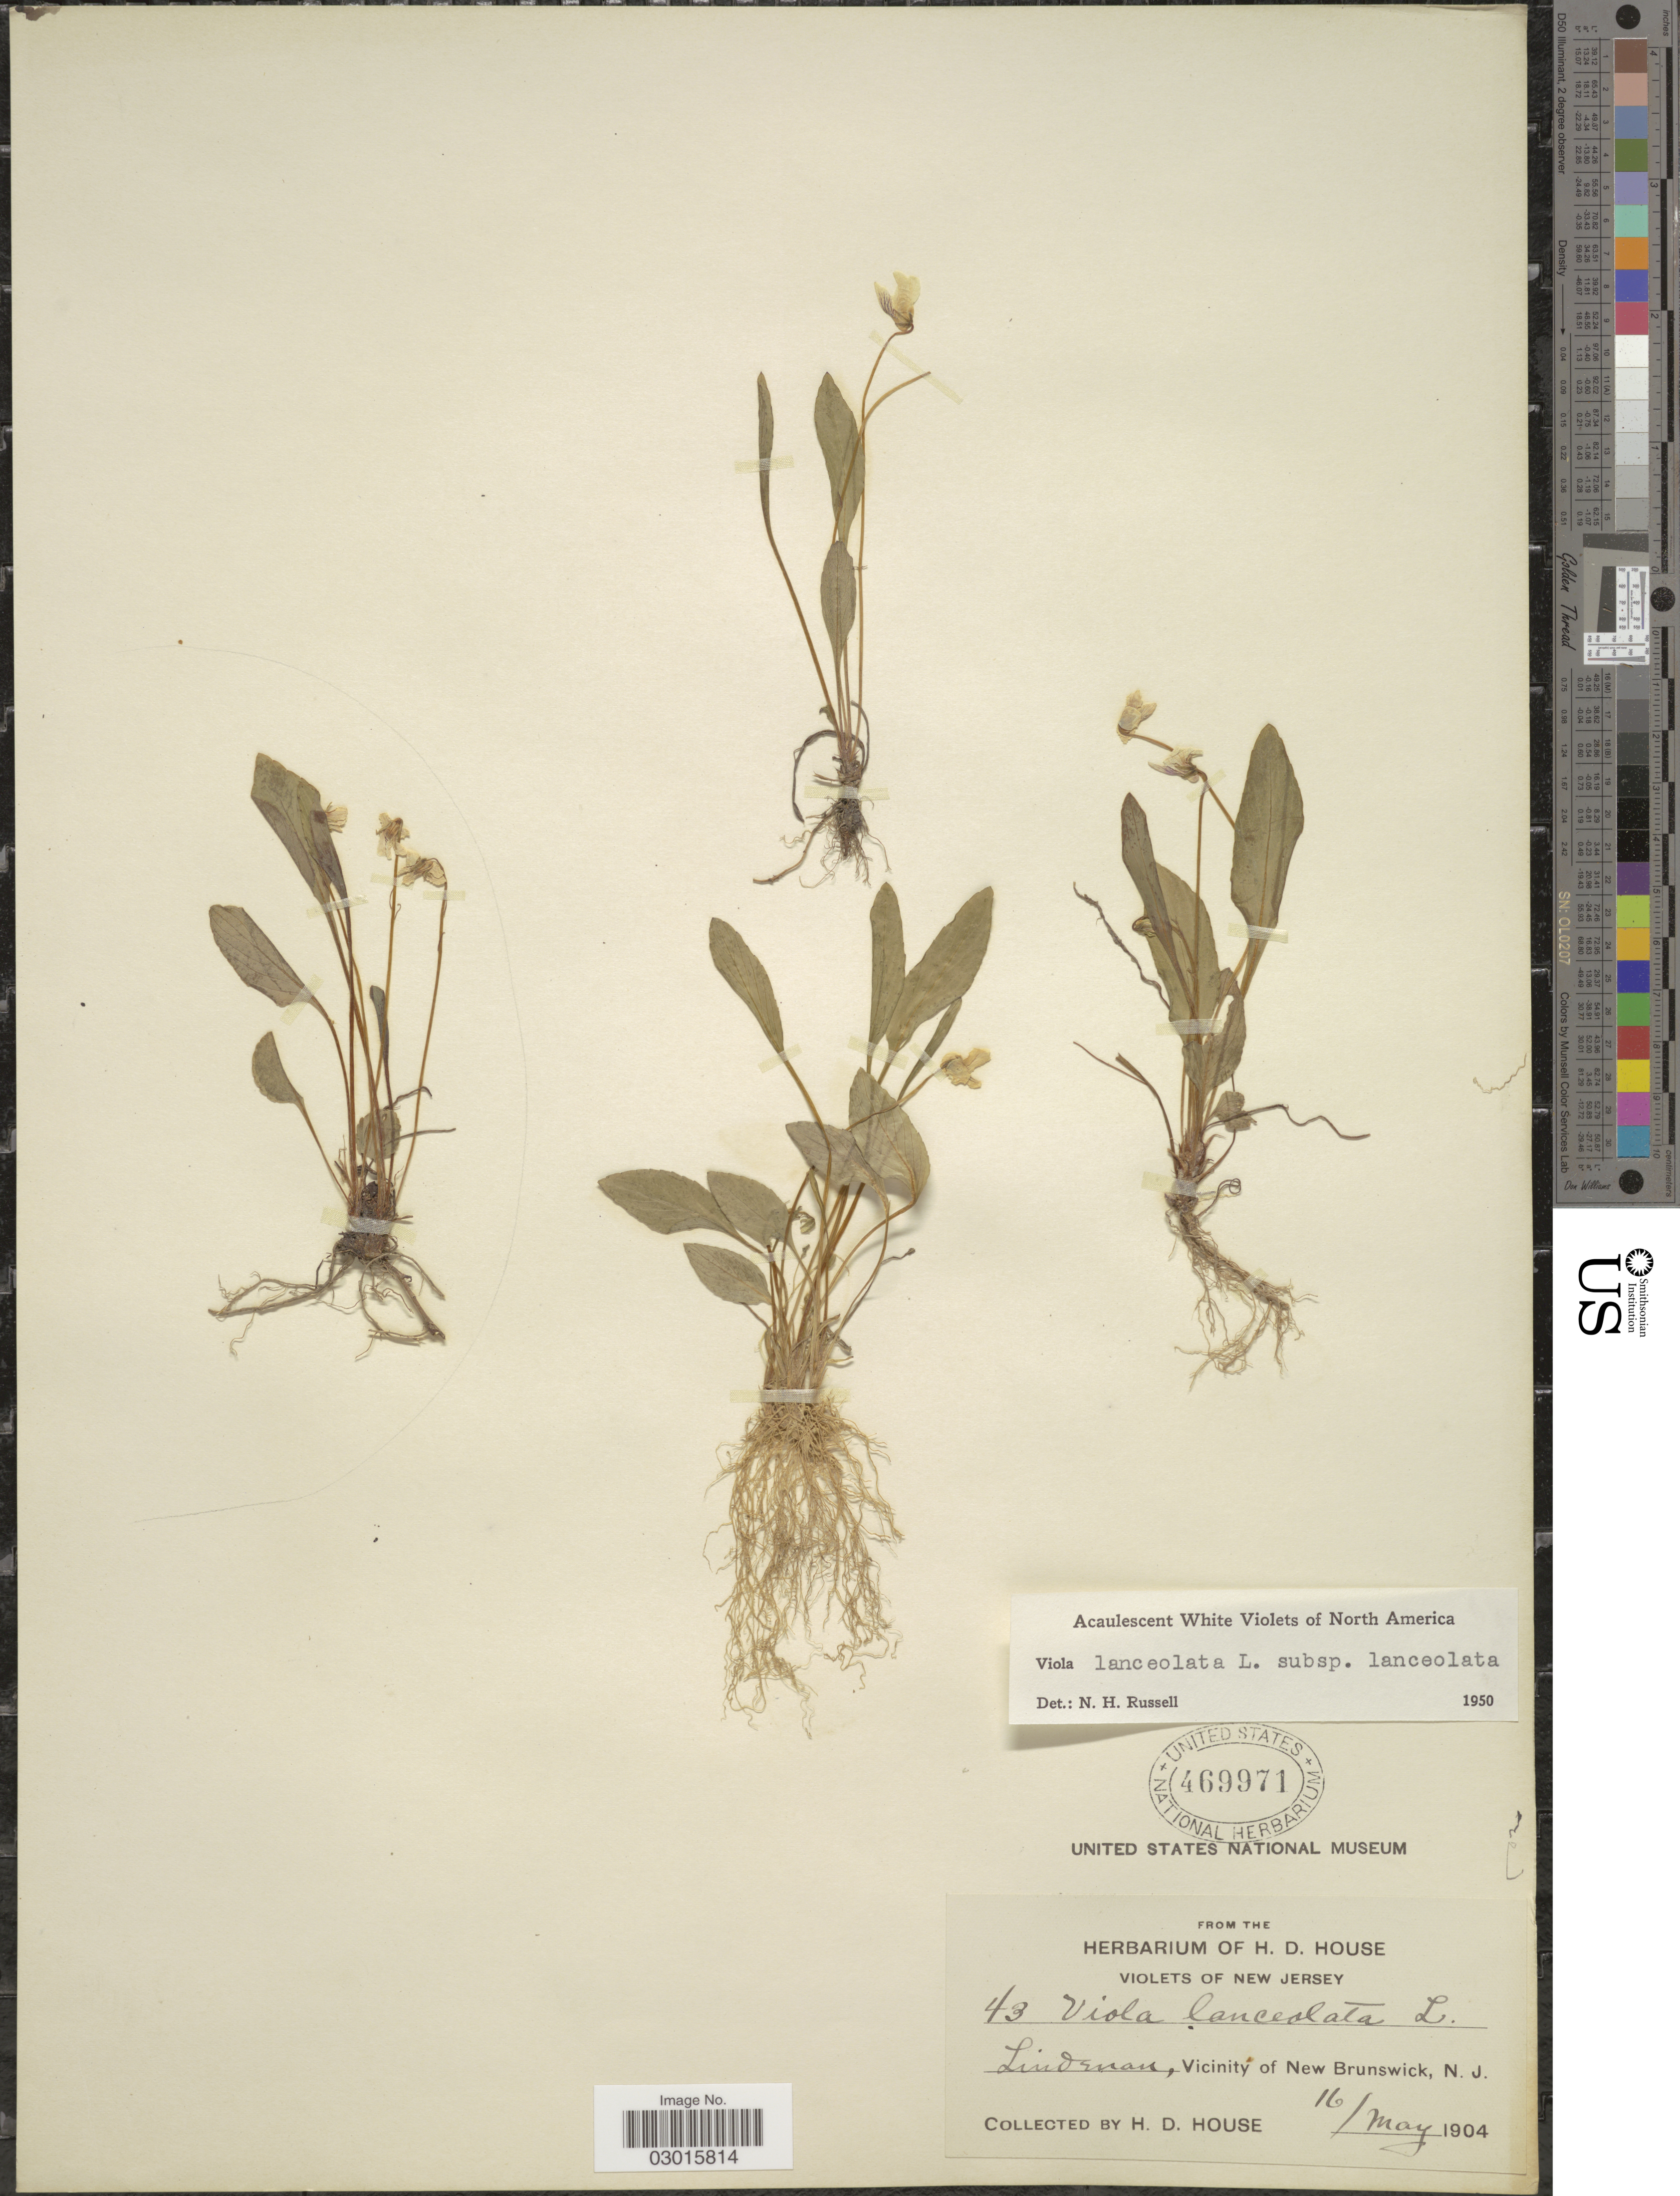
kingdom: Plantae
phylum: Tracheophyta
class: Magnoliopsida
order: Malpighiales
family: Violaceae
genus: Viola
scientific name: Viola lanceolata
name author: L.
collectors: H. D. House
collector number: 43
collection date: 1904-05-16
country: United States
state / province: New Jersey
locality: Lindenau, Vicinity of New Brunswick.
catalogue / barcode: US 469971